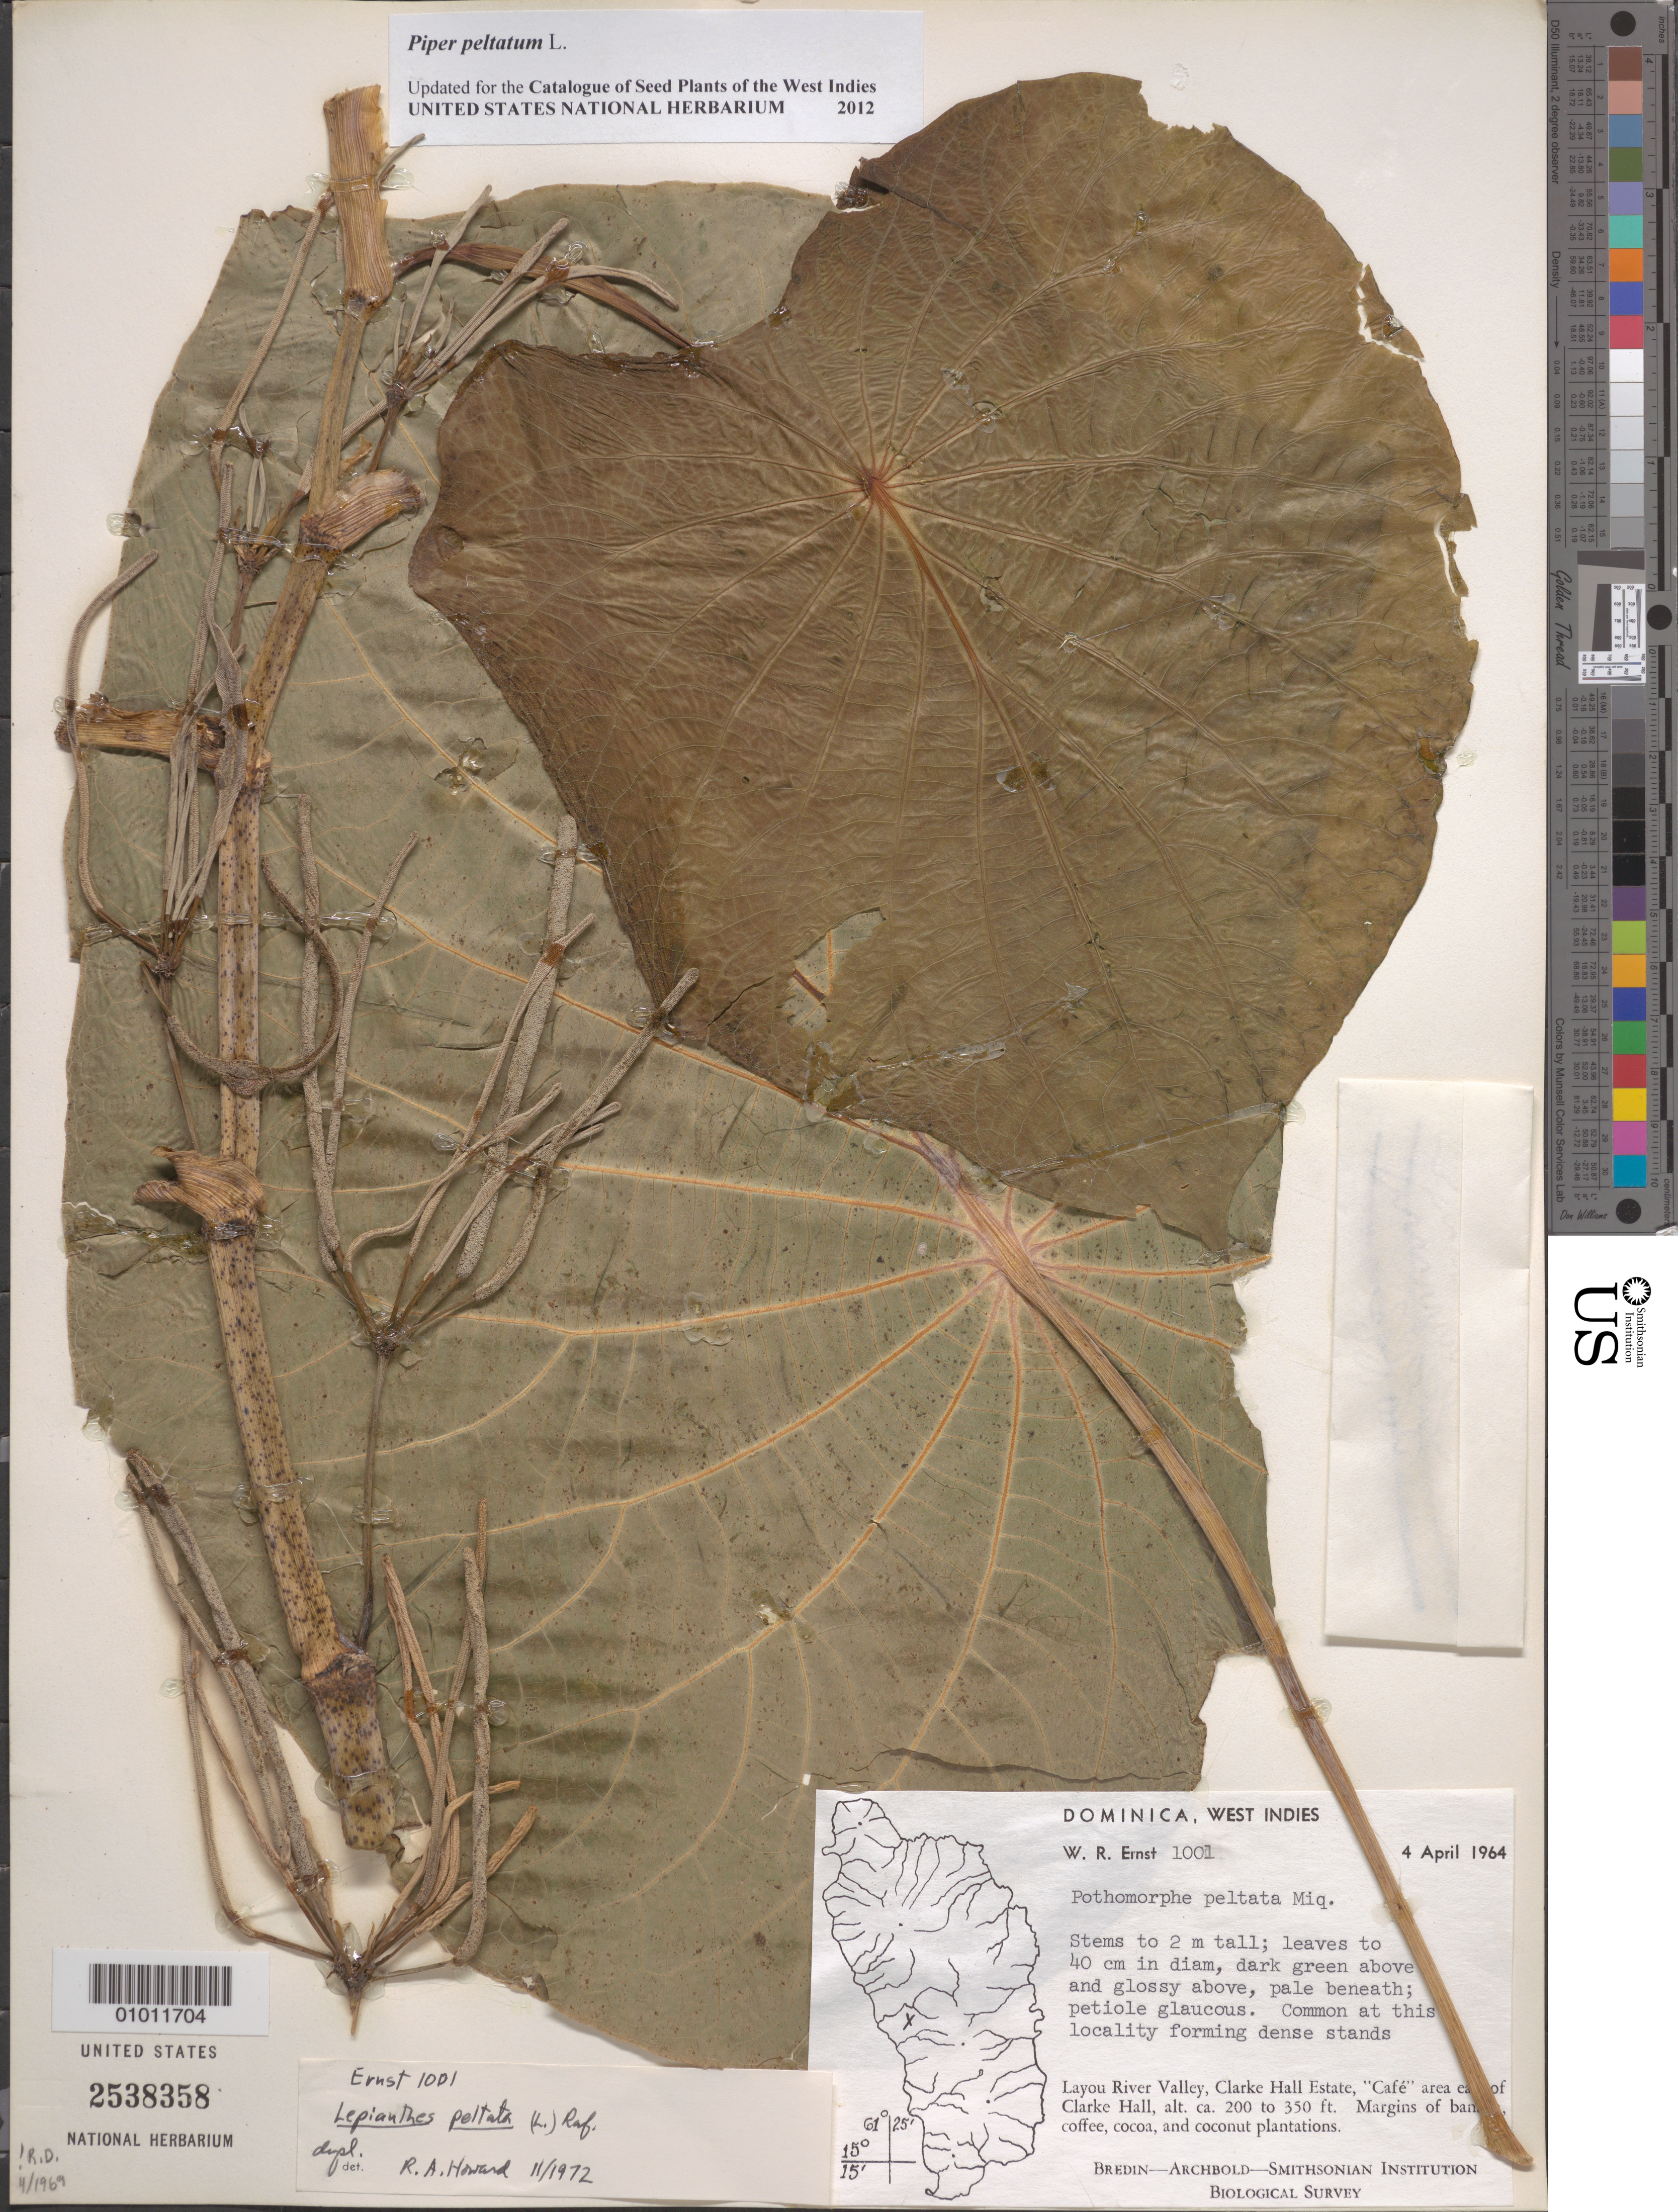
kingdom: Plantae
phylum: Tracheophyta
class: Magnoliopsida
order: Piperales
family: Piperaceae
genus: Piper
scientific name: Piper peltatum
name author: L.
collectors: W. R. Ernst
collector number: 1001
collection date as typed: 04 Apr 1964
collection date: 1964-04-04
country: Dominica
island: Dominica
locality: Layou River Valley, Clarke Hall Estate, "Cafe" area E of Clarke Hall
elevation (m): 61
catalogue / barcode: US 2538358